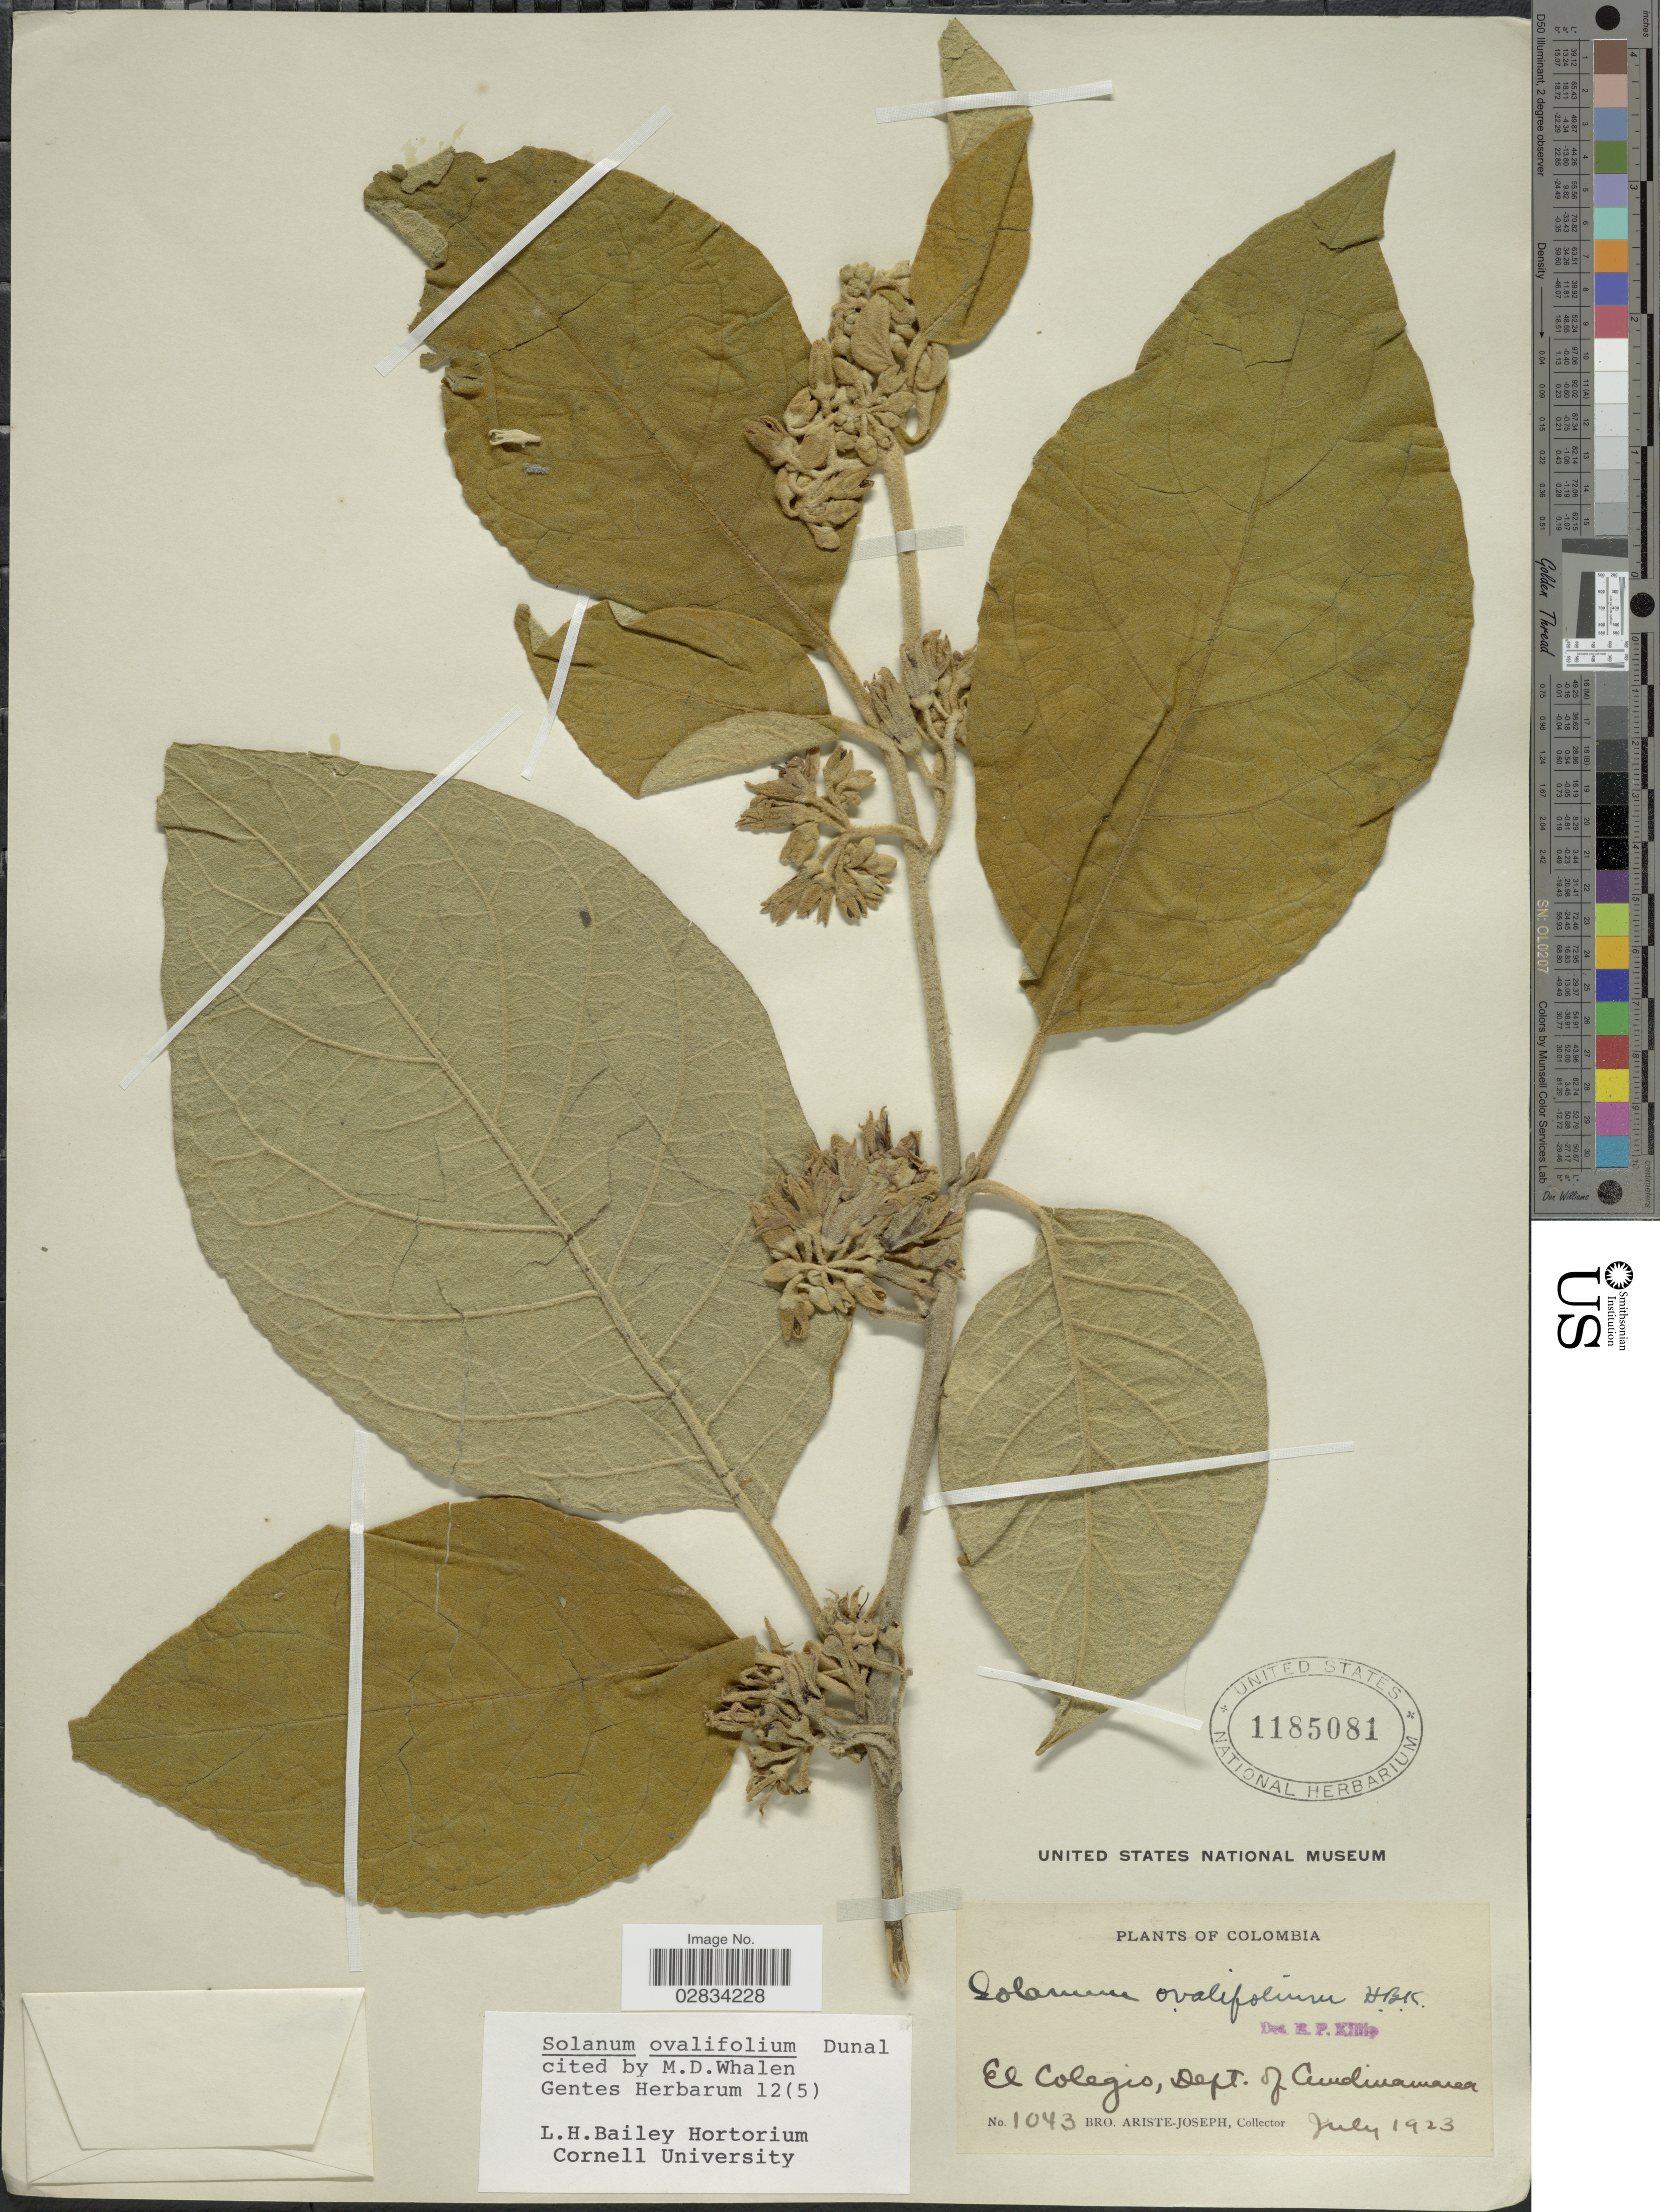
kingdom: Plantae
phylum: Tracheophyta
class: Magnoliopsida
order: Solanales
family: Solanaceae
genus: Solanum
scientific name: Solanum ovalifolium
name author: Dunal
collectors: Bro. Ariste-Joseph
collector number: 1043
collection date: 1923-07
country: Colombia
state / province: Cundinamarca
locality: El Colegio, Dept. of Cundinamarca.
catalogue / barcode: US 1185081